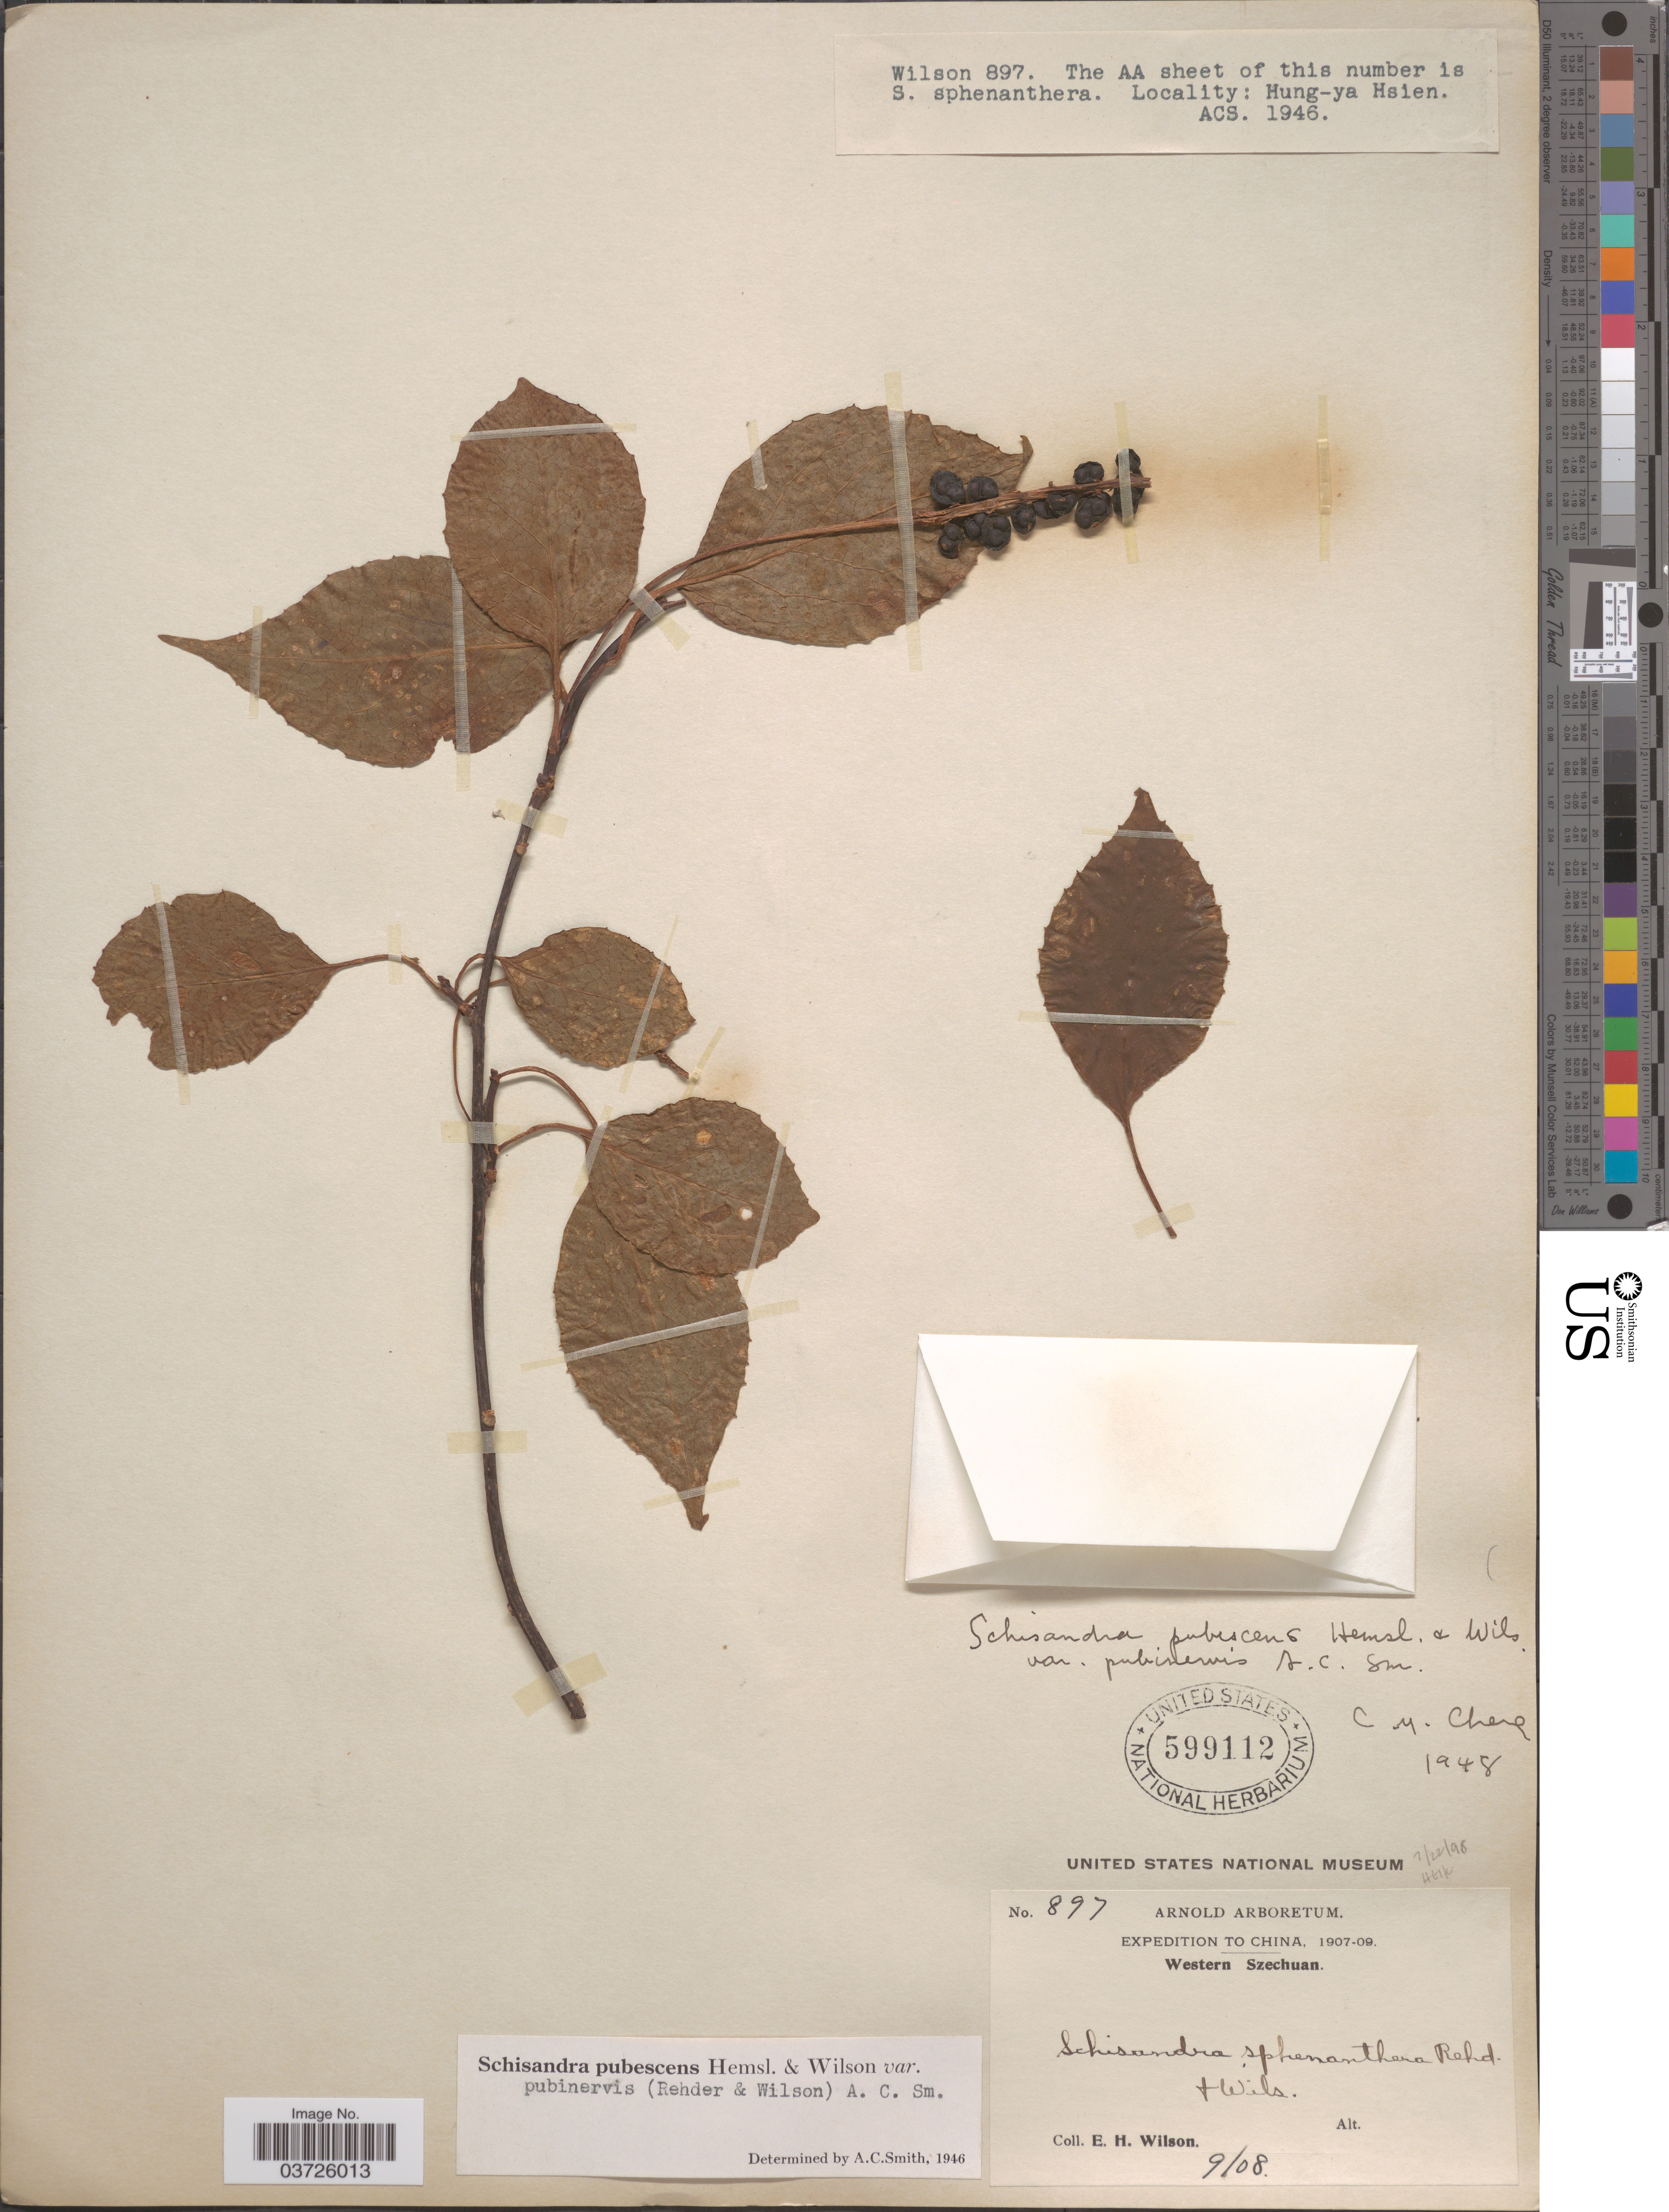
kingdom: Plantae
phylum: Tracheophyta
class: Magnoliopsida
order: Austrobaileyales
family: Schisandraceae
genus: Schisandra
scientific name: Schisandra pubescens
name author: Hemsl. & E.H. Wilson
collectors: E. Wilson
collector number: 897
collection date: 1908-09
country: China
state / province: Sichuan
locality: Western Szechuan. Hung-ya Hsien.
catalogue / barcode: US 599112